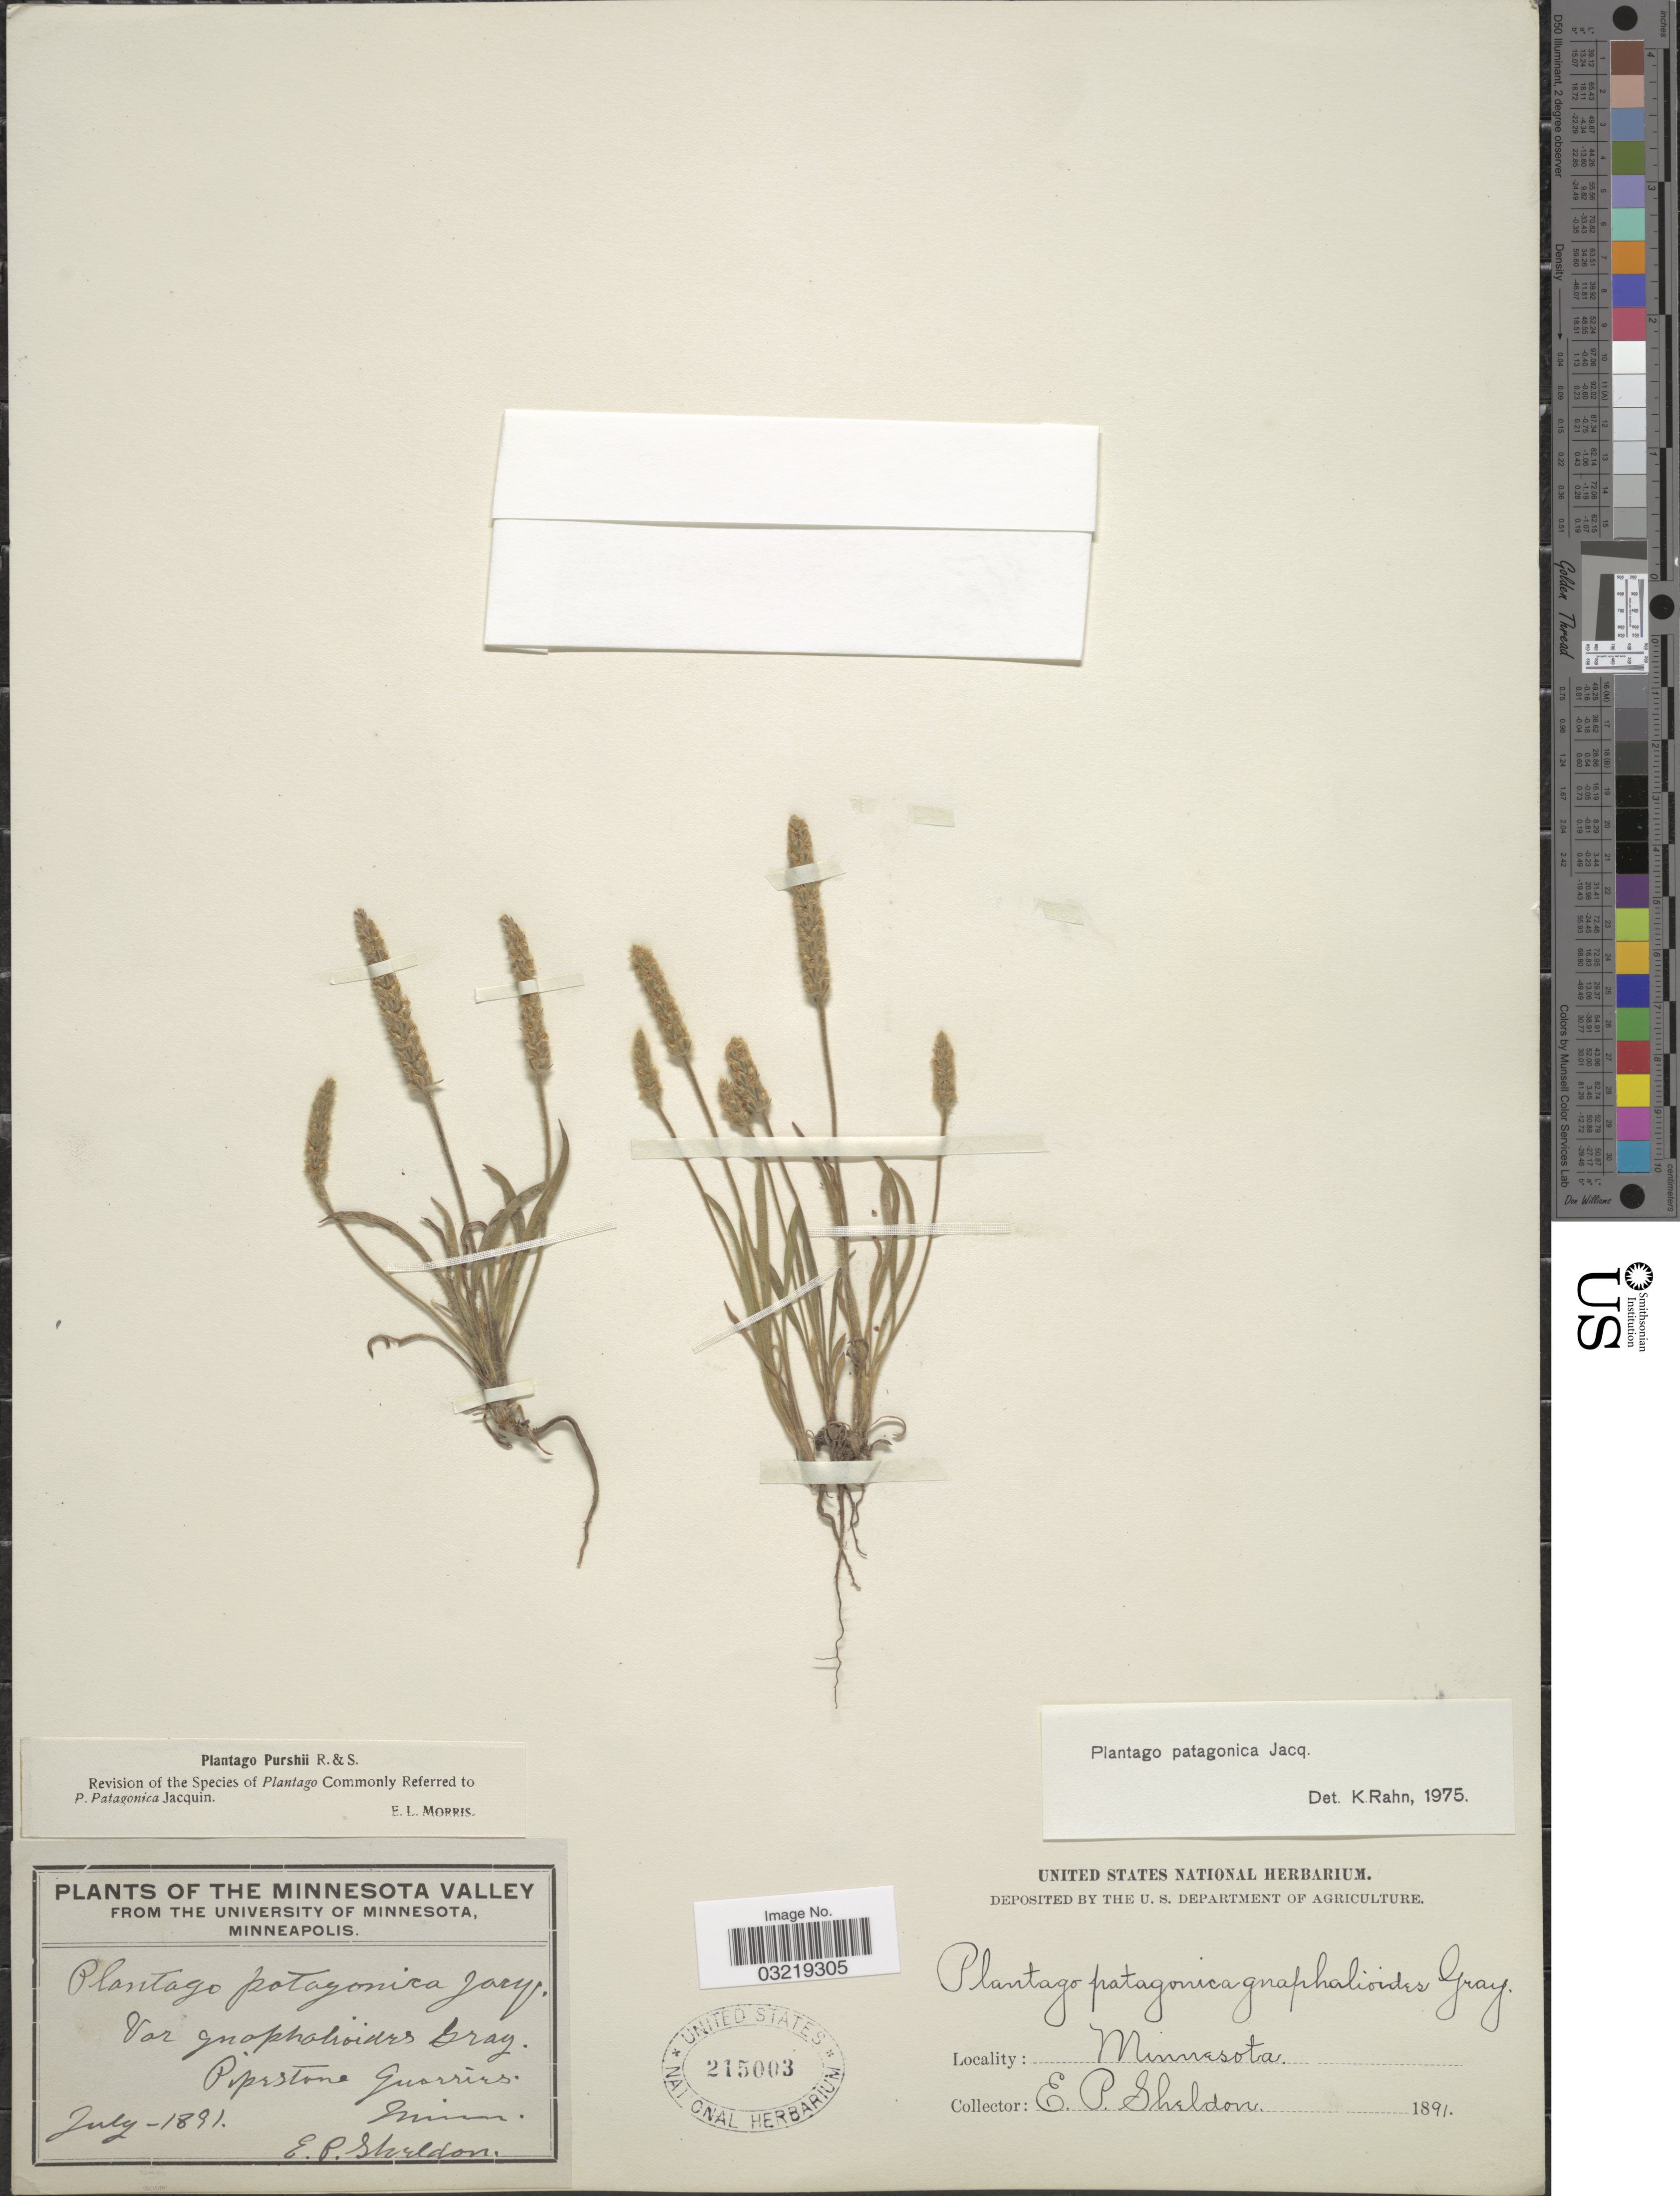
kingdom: Plantae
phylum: Tracheophyta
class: Magnoliopsida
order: Lamiales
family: Plantaginaceae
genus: Plantago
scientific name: Plantago patagonica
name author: Jacq.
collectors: E. P. Sheldon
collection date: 1891-07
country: United States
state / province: Minnesota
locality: The Minnesota Valley. Pipestone quarries.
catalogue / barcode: US 215003